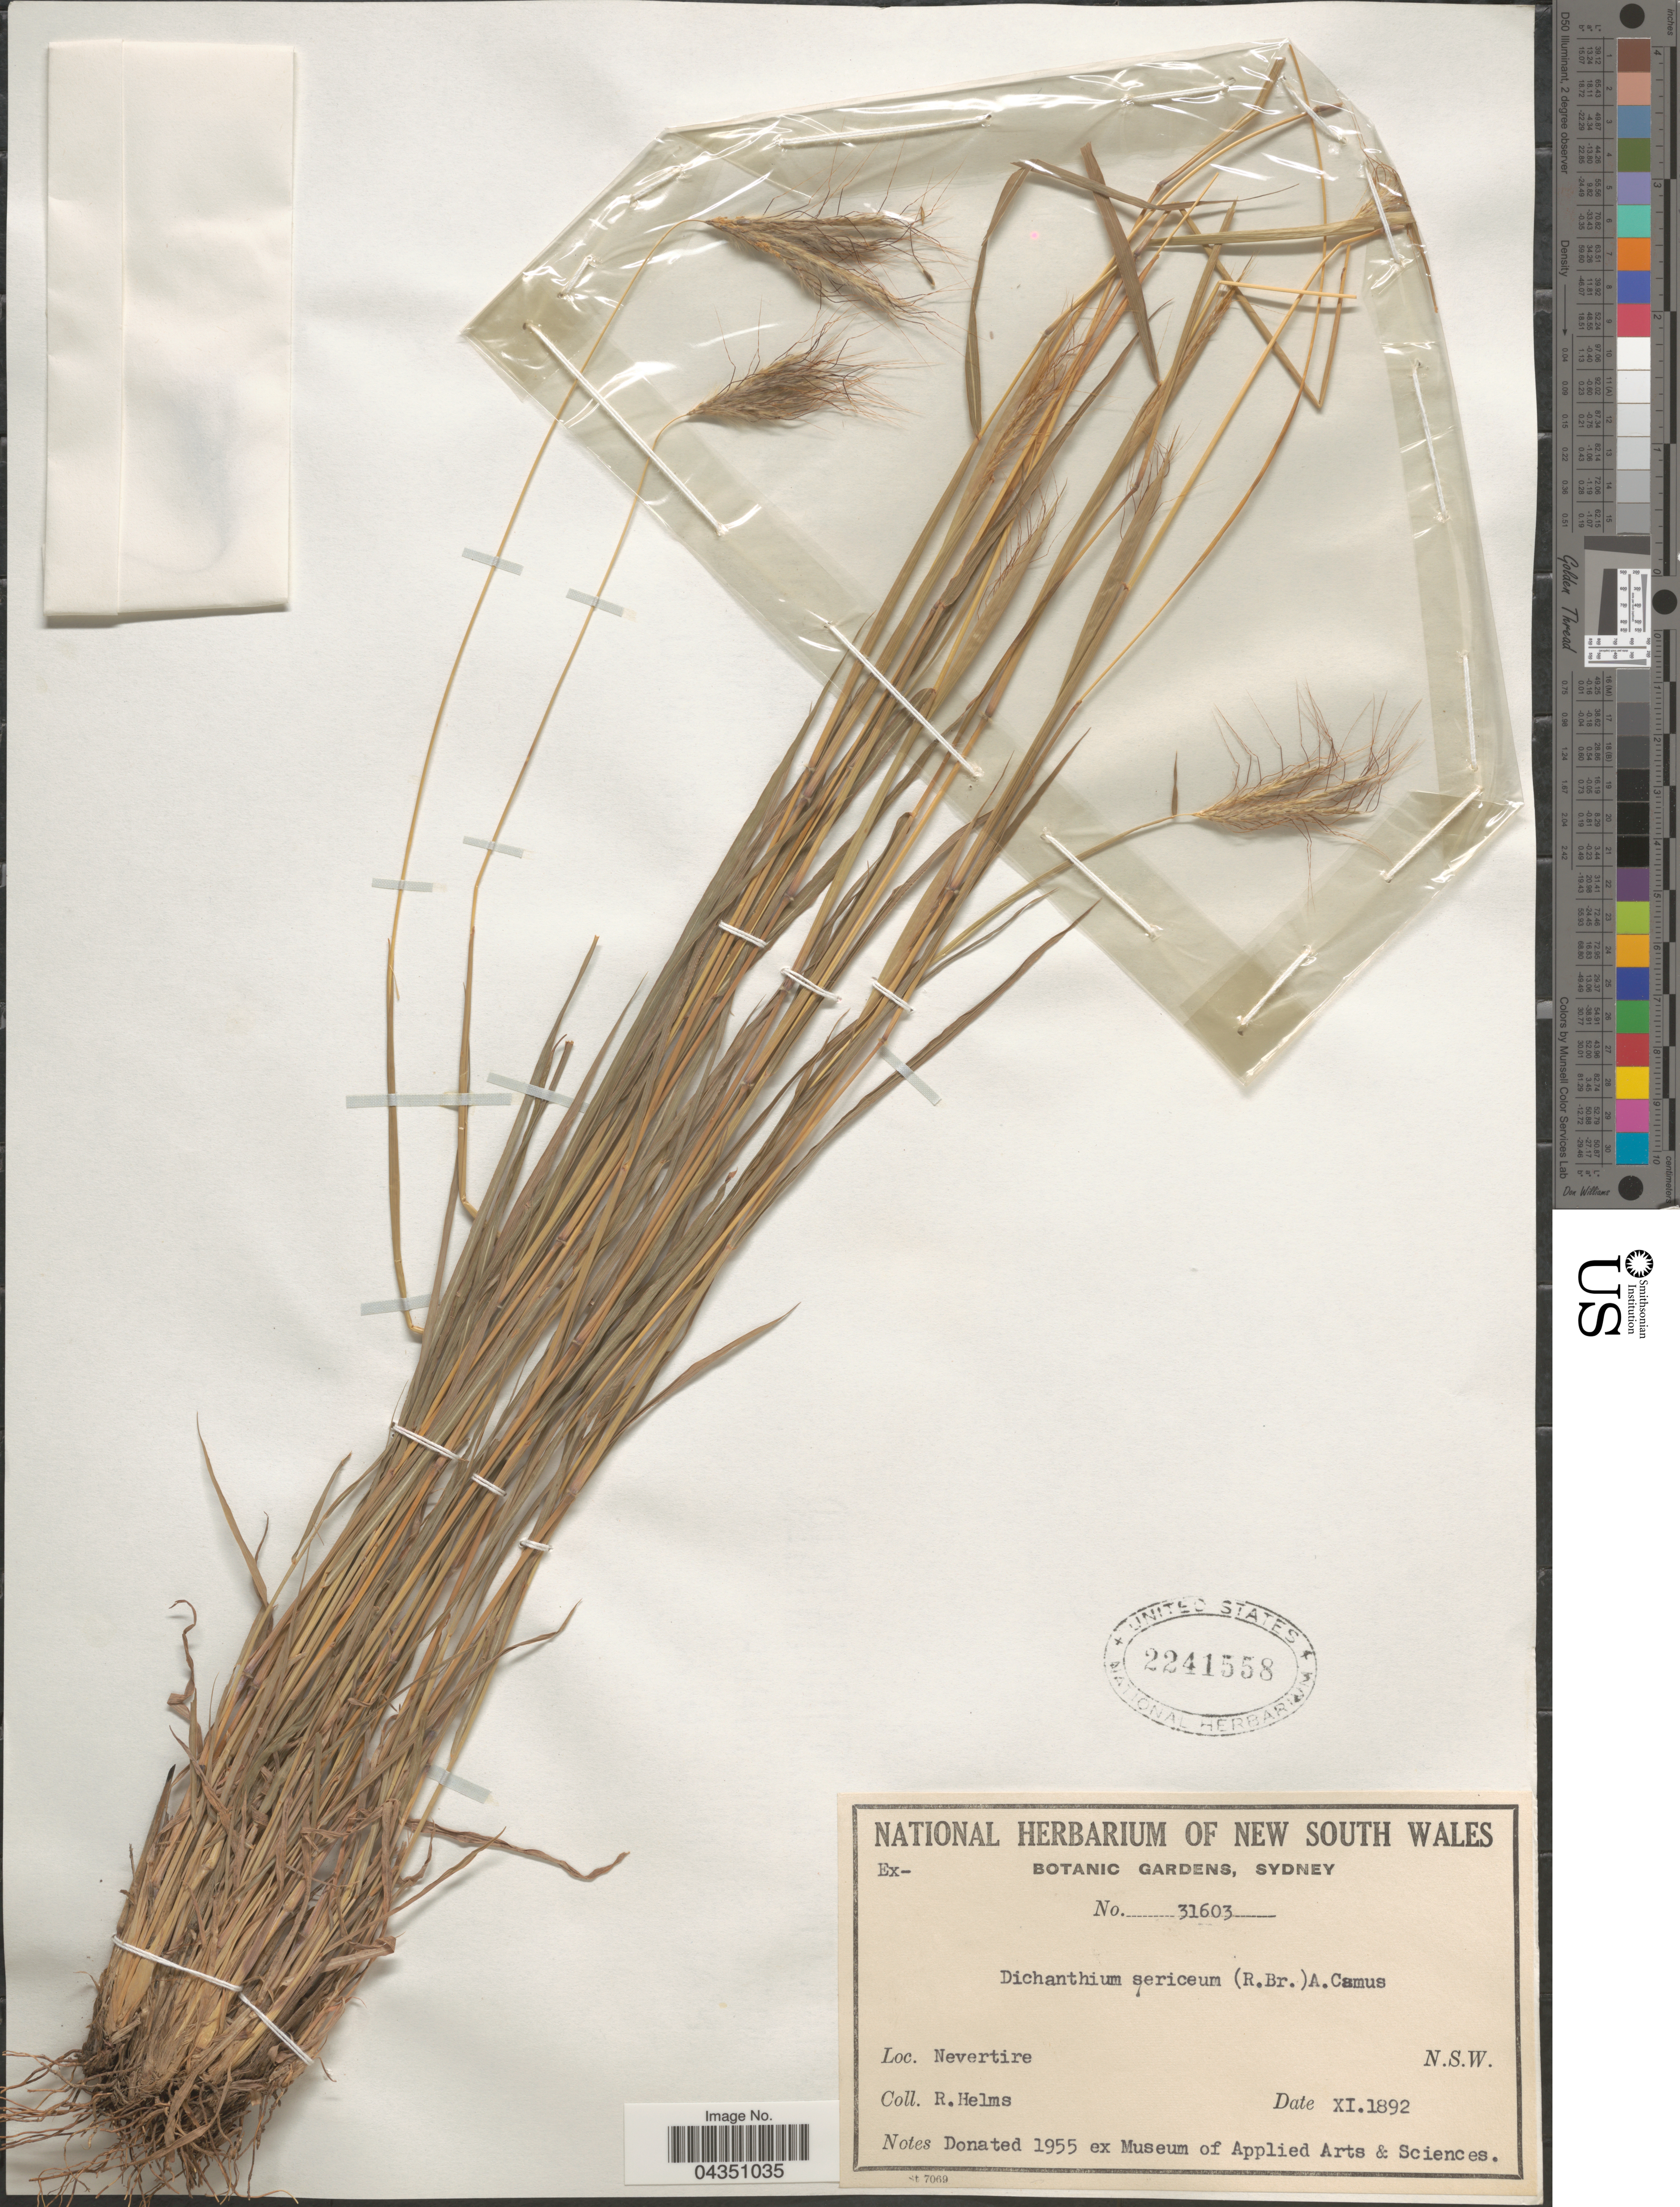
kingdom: Plantae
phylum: Tracheophyta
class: Liliopsida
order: Poales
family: Poaceae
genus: Dichanthium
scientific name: Dichanthium sericeum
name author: (R. Br.) A. Camus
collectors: R. Helms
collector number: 31603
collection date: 1892-11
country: Australia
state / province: New South Wales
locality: Nevertire.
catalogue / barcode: US 2241558